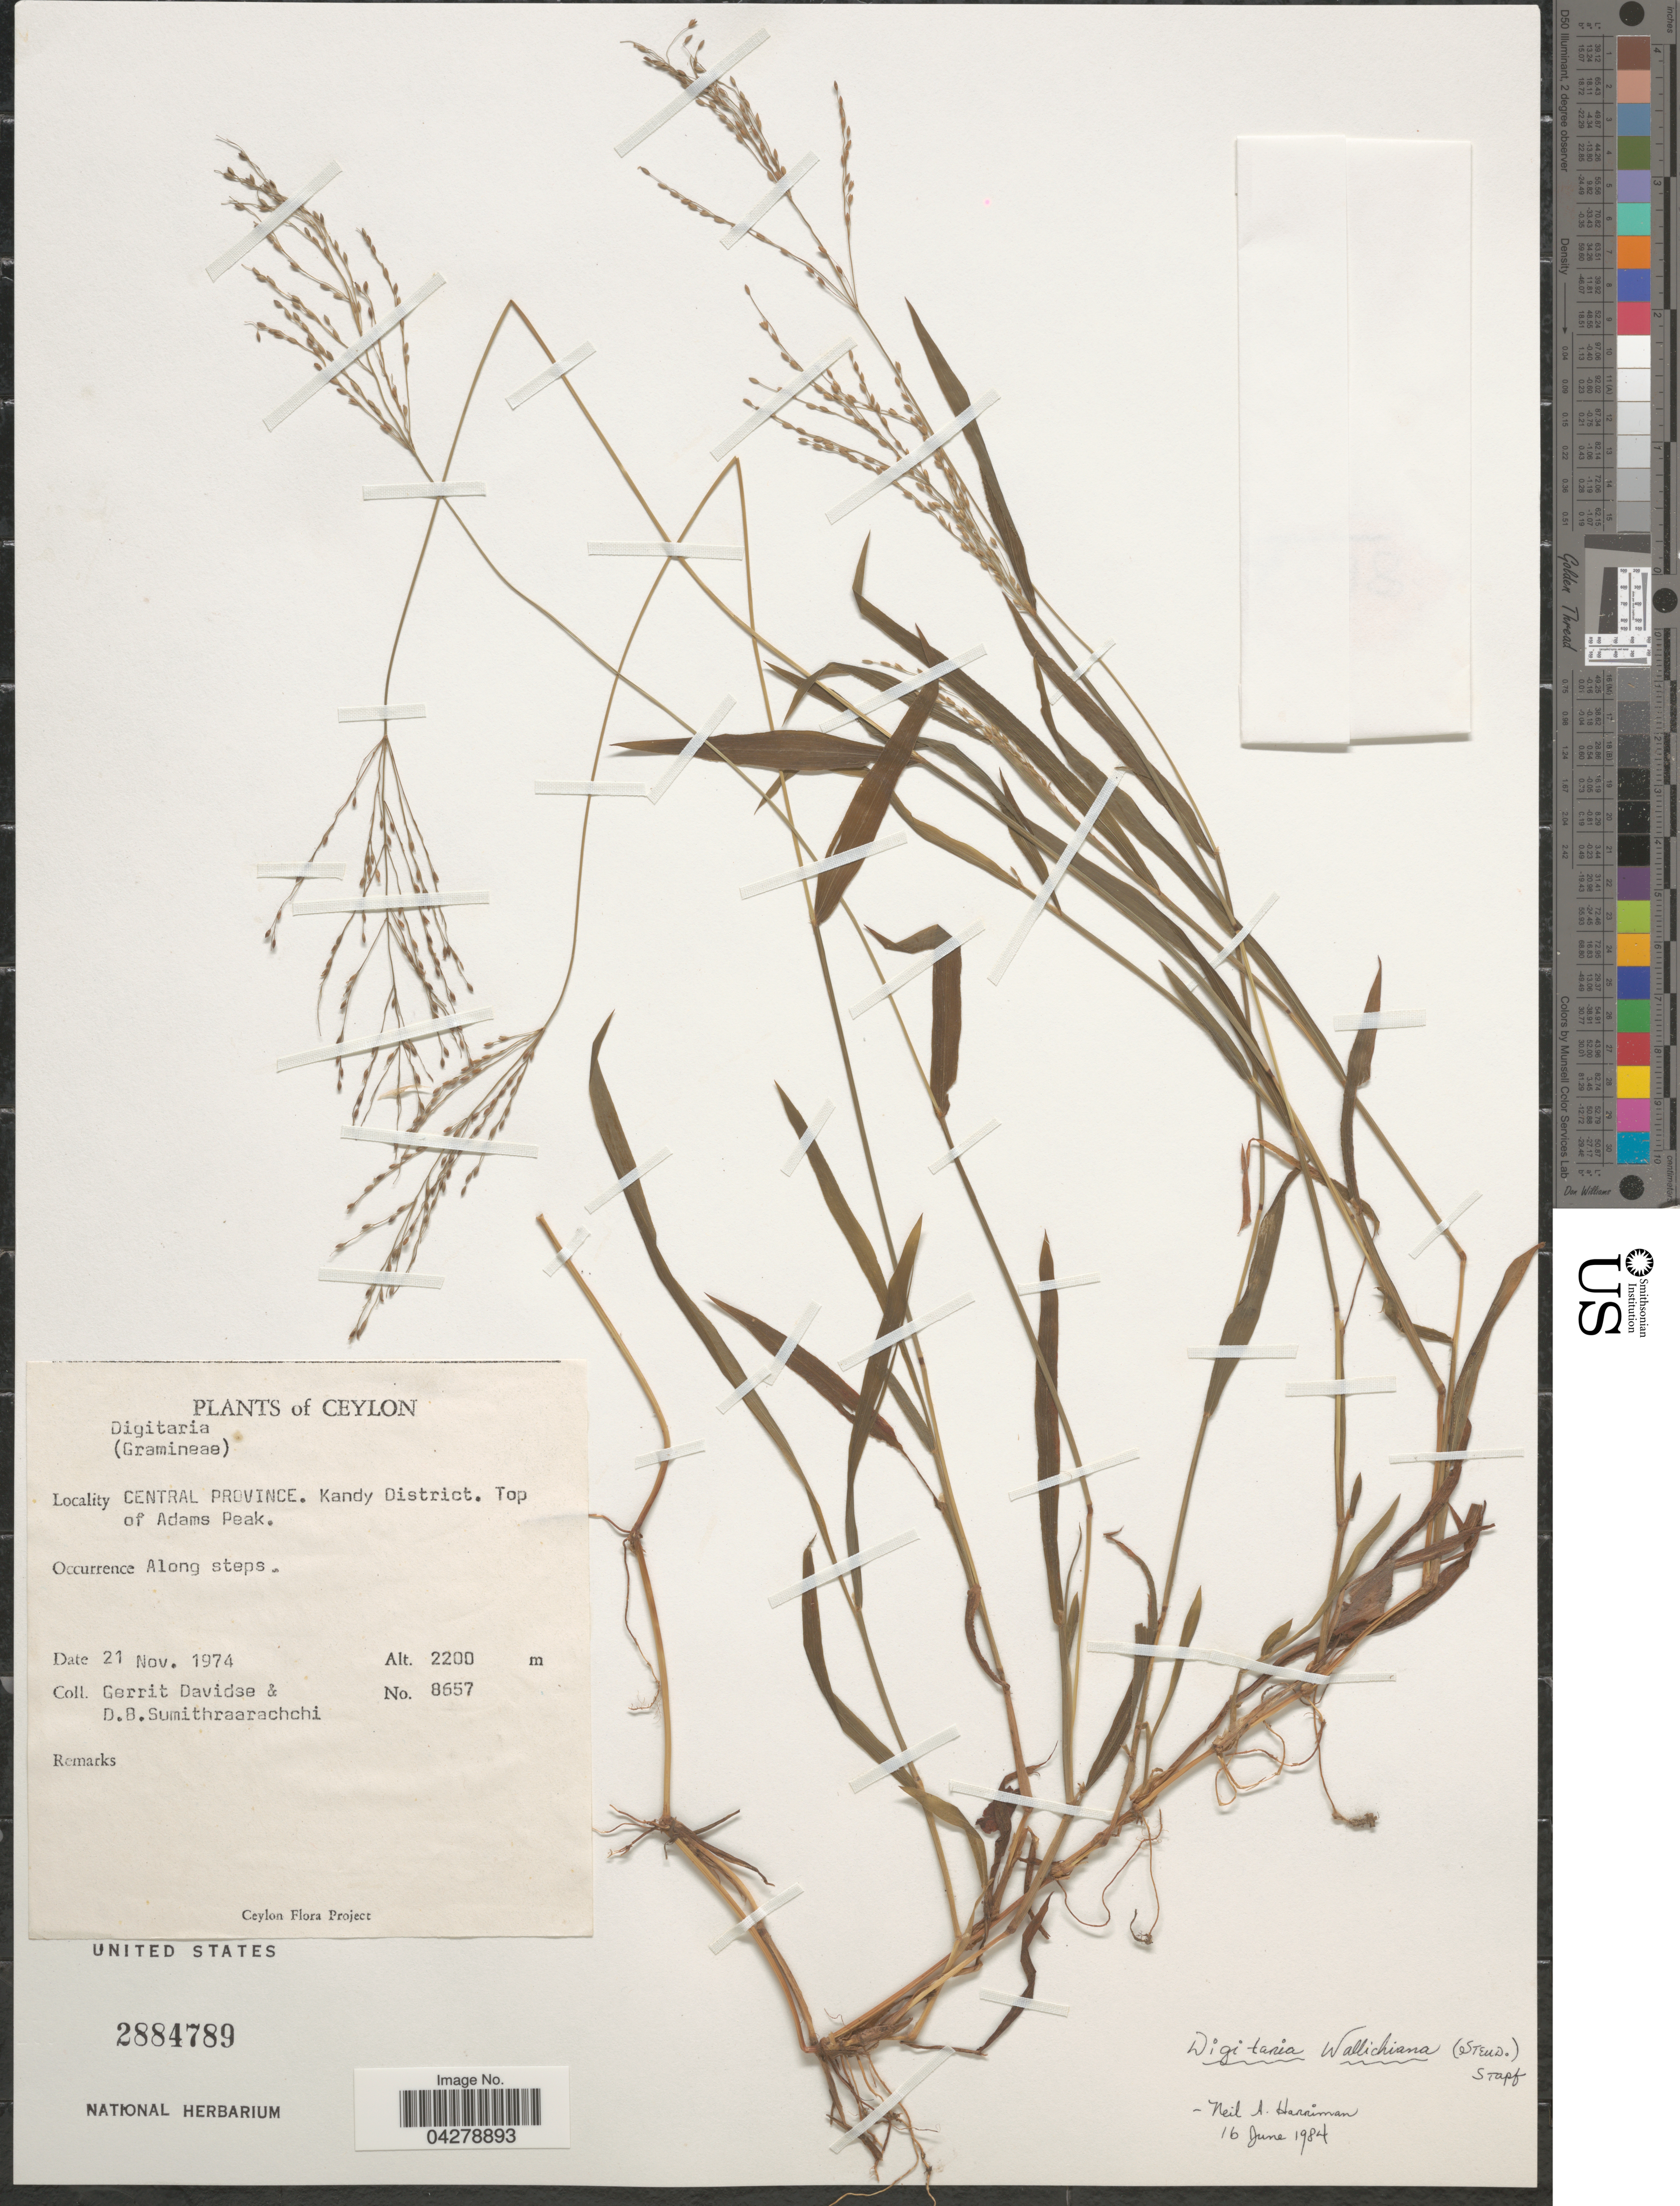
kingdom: Plantae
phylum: Tracheophyta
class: Liliopsida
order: Poales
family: Poaceae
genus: Digitaria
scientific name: Digitaria wallichiana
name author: (Nees) Stapf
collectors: G. Davidse & D. B. Sumithraarachchi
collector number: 8657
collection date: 1974-11-21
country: Sri Lanka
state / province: Central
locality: Ceylon. Central Province. Kandy District. Top of Adams Peak. Along steps.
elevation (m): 2200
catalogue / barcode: US 2884789